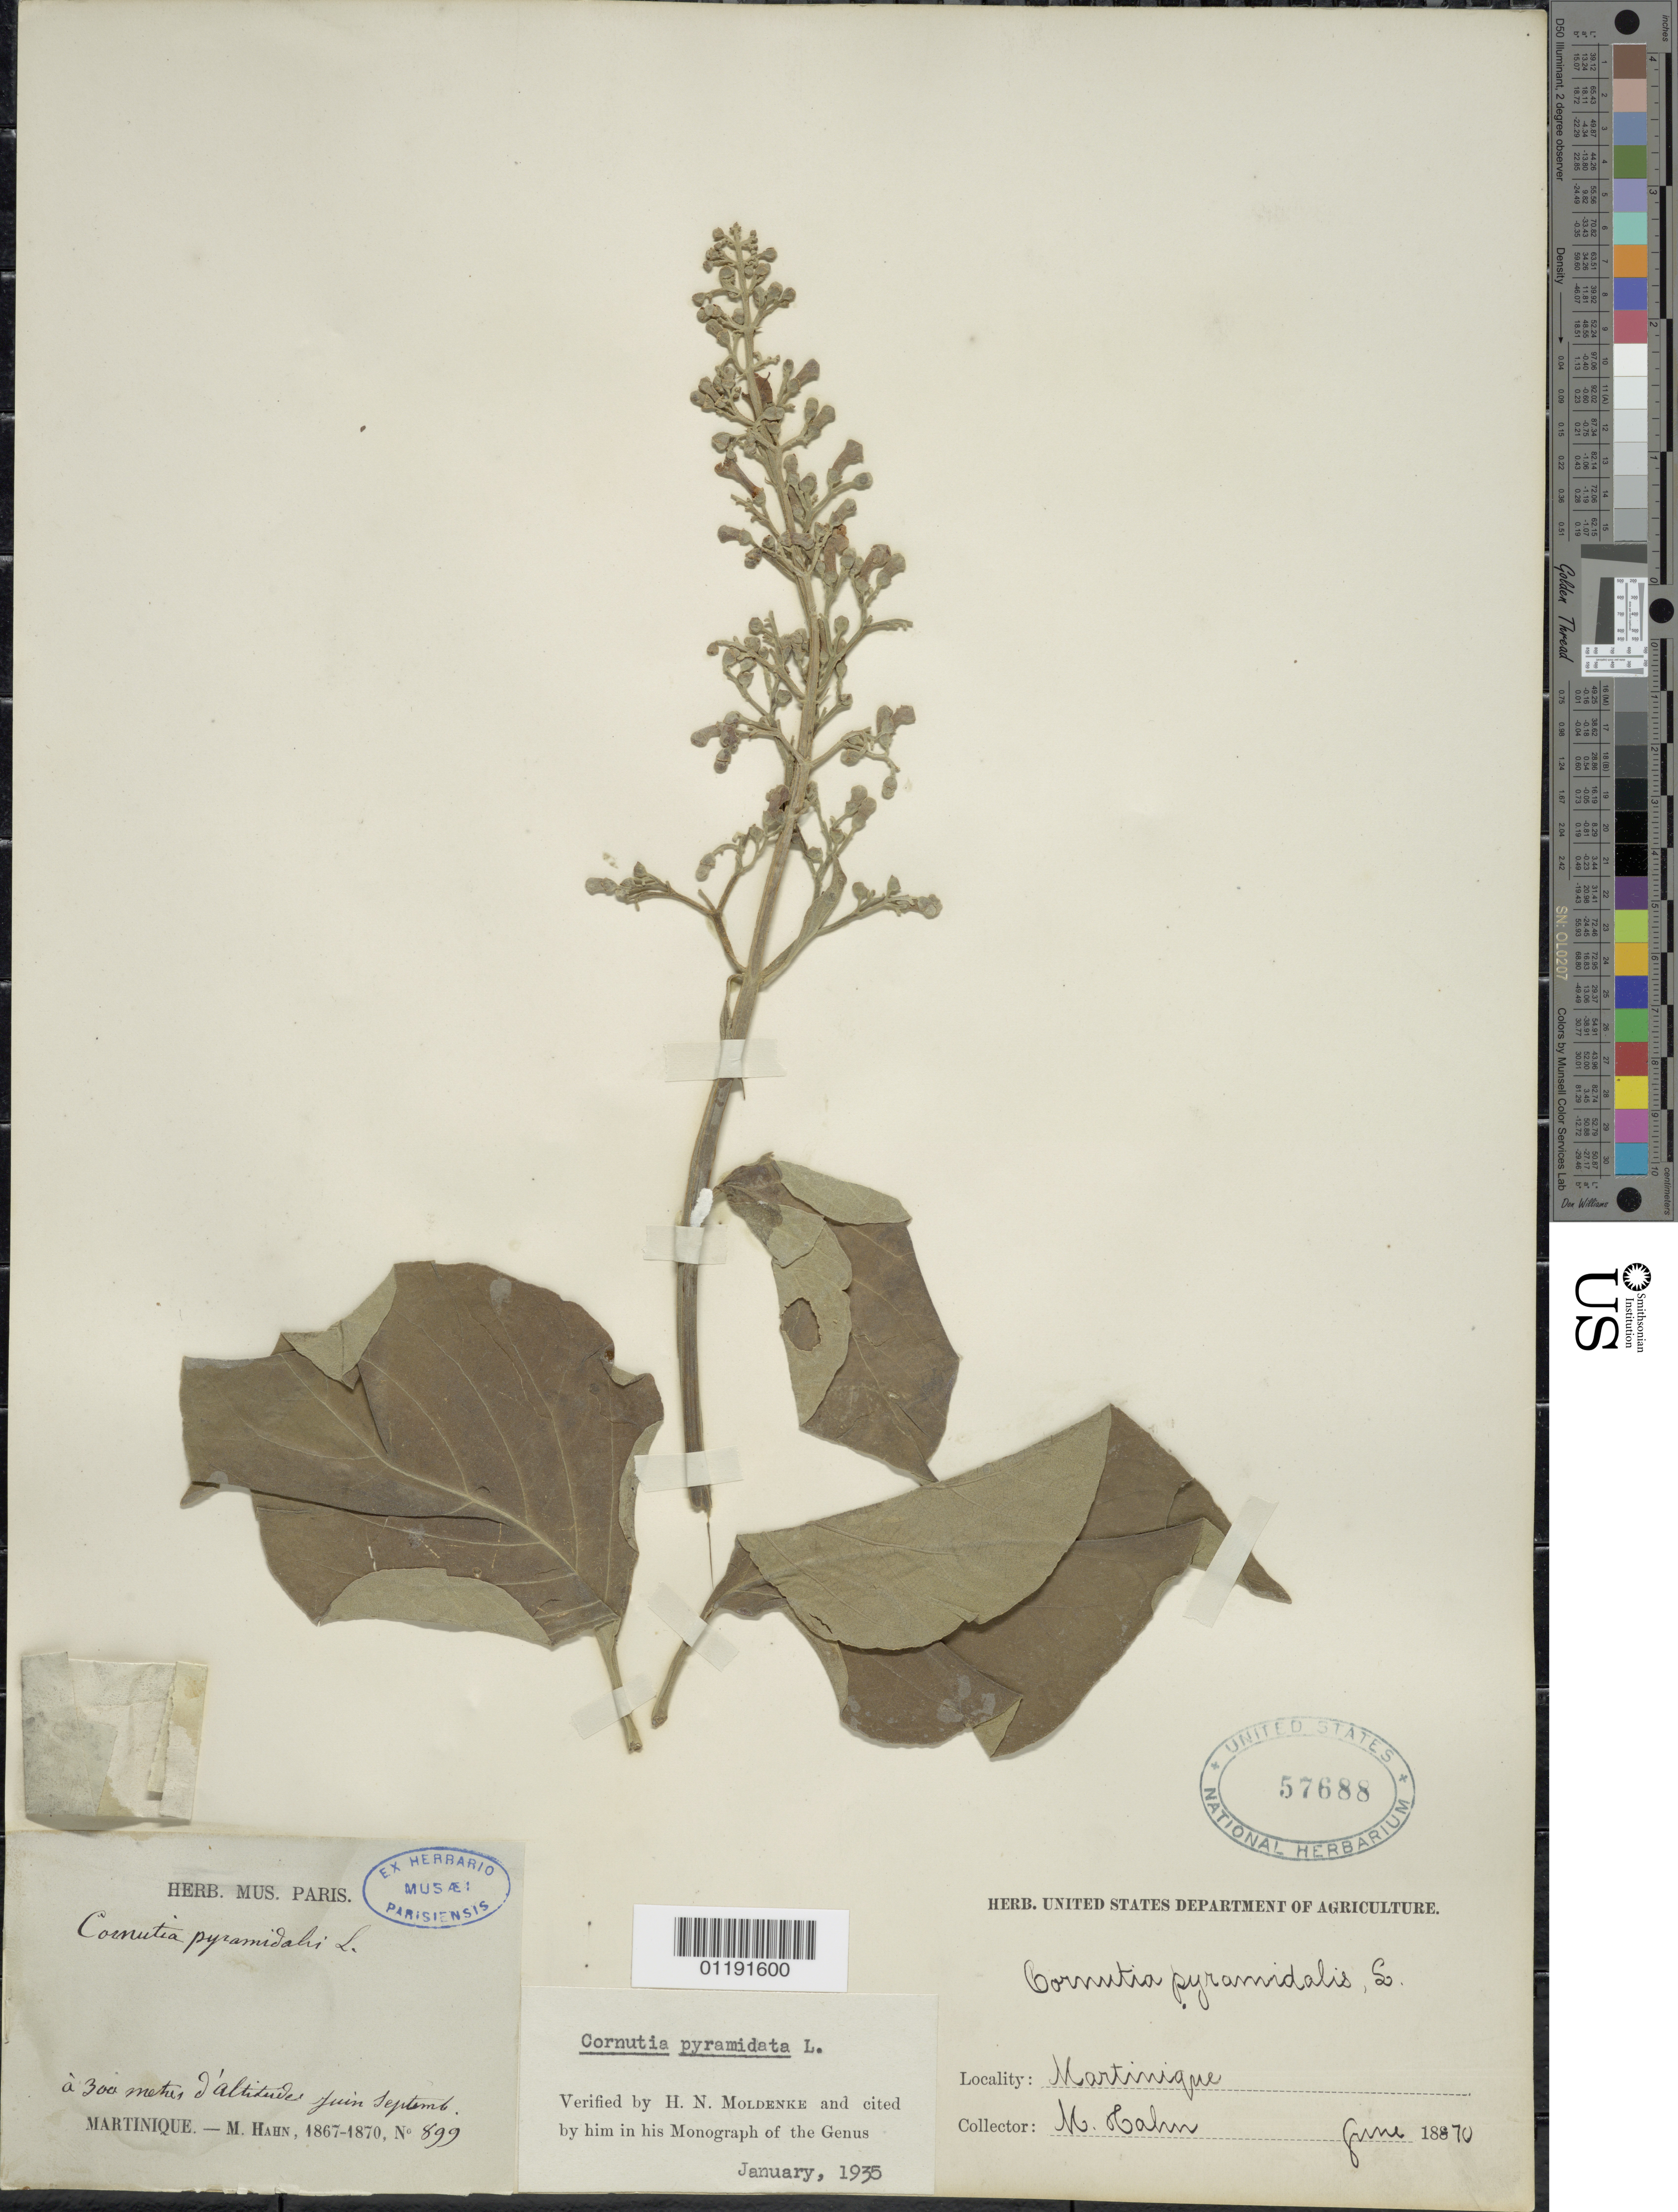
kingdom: Plantae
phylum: Tracheophyta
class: Magnoliopsida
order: Lamiales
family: Lamiaceae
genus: Cornutia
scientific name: Cornutia pyramidata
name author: L.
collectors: M. Hahn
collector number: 899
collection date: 1870-06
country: Martinique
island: Martinique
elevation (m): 300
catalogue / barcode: US 57688